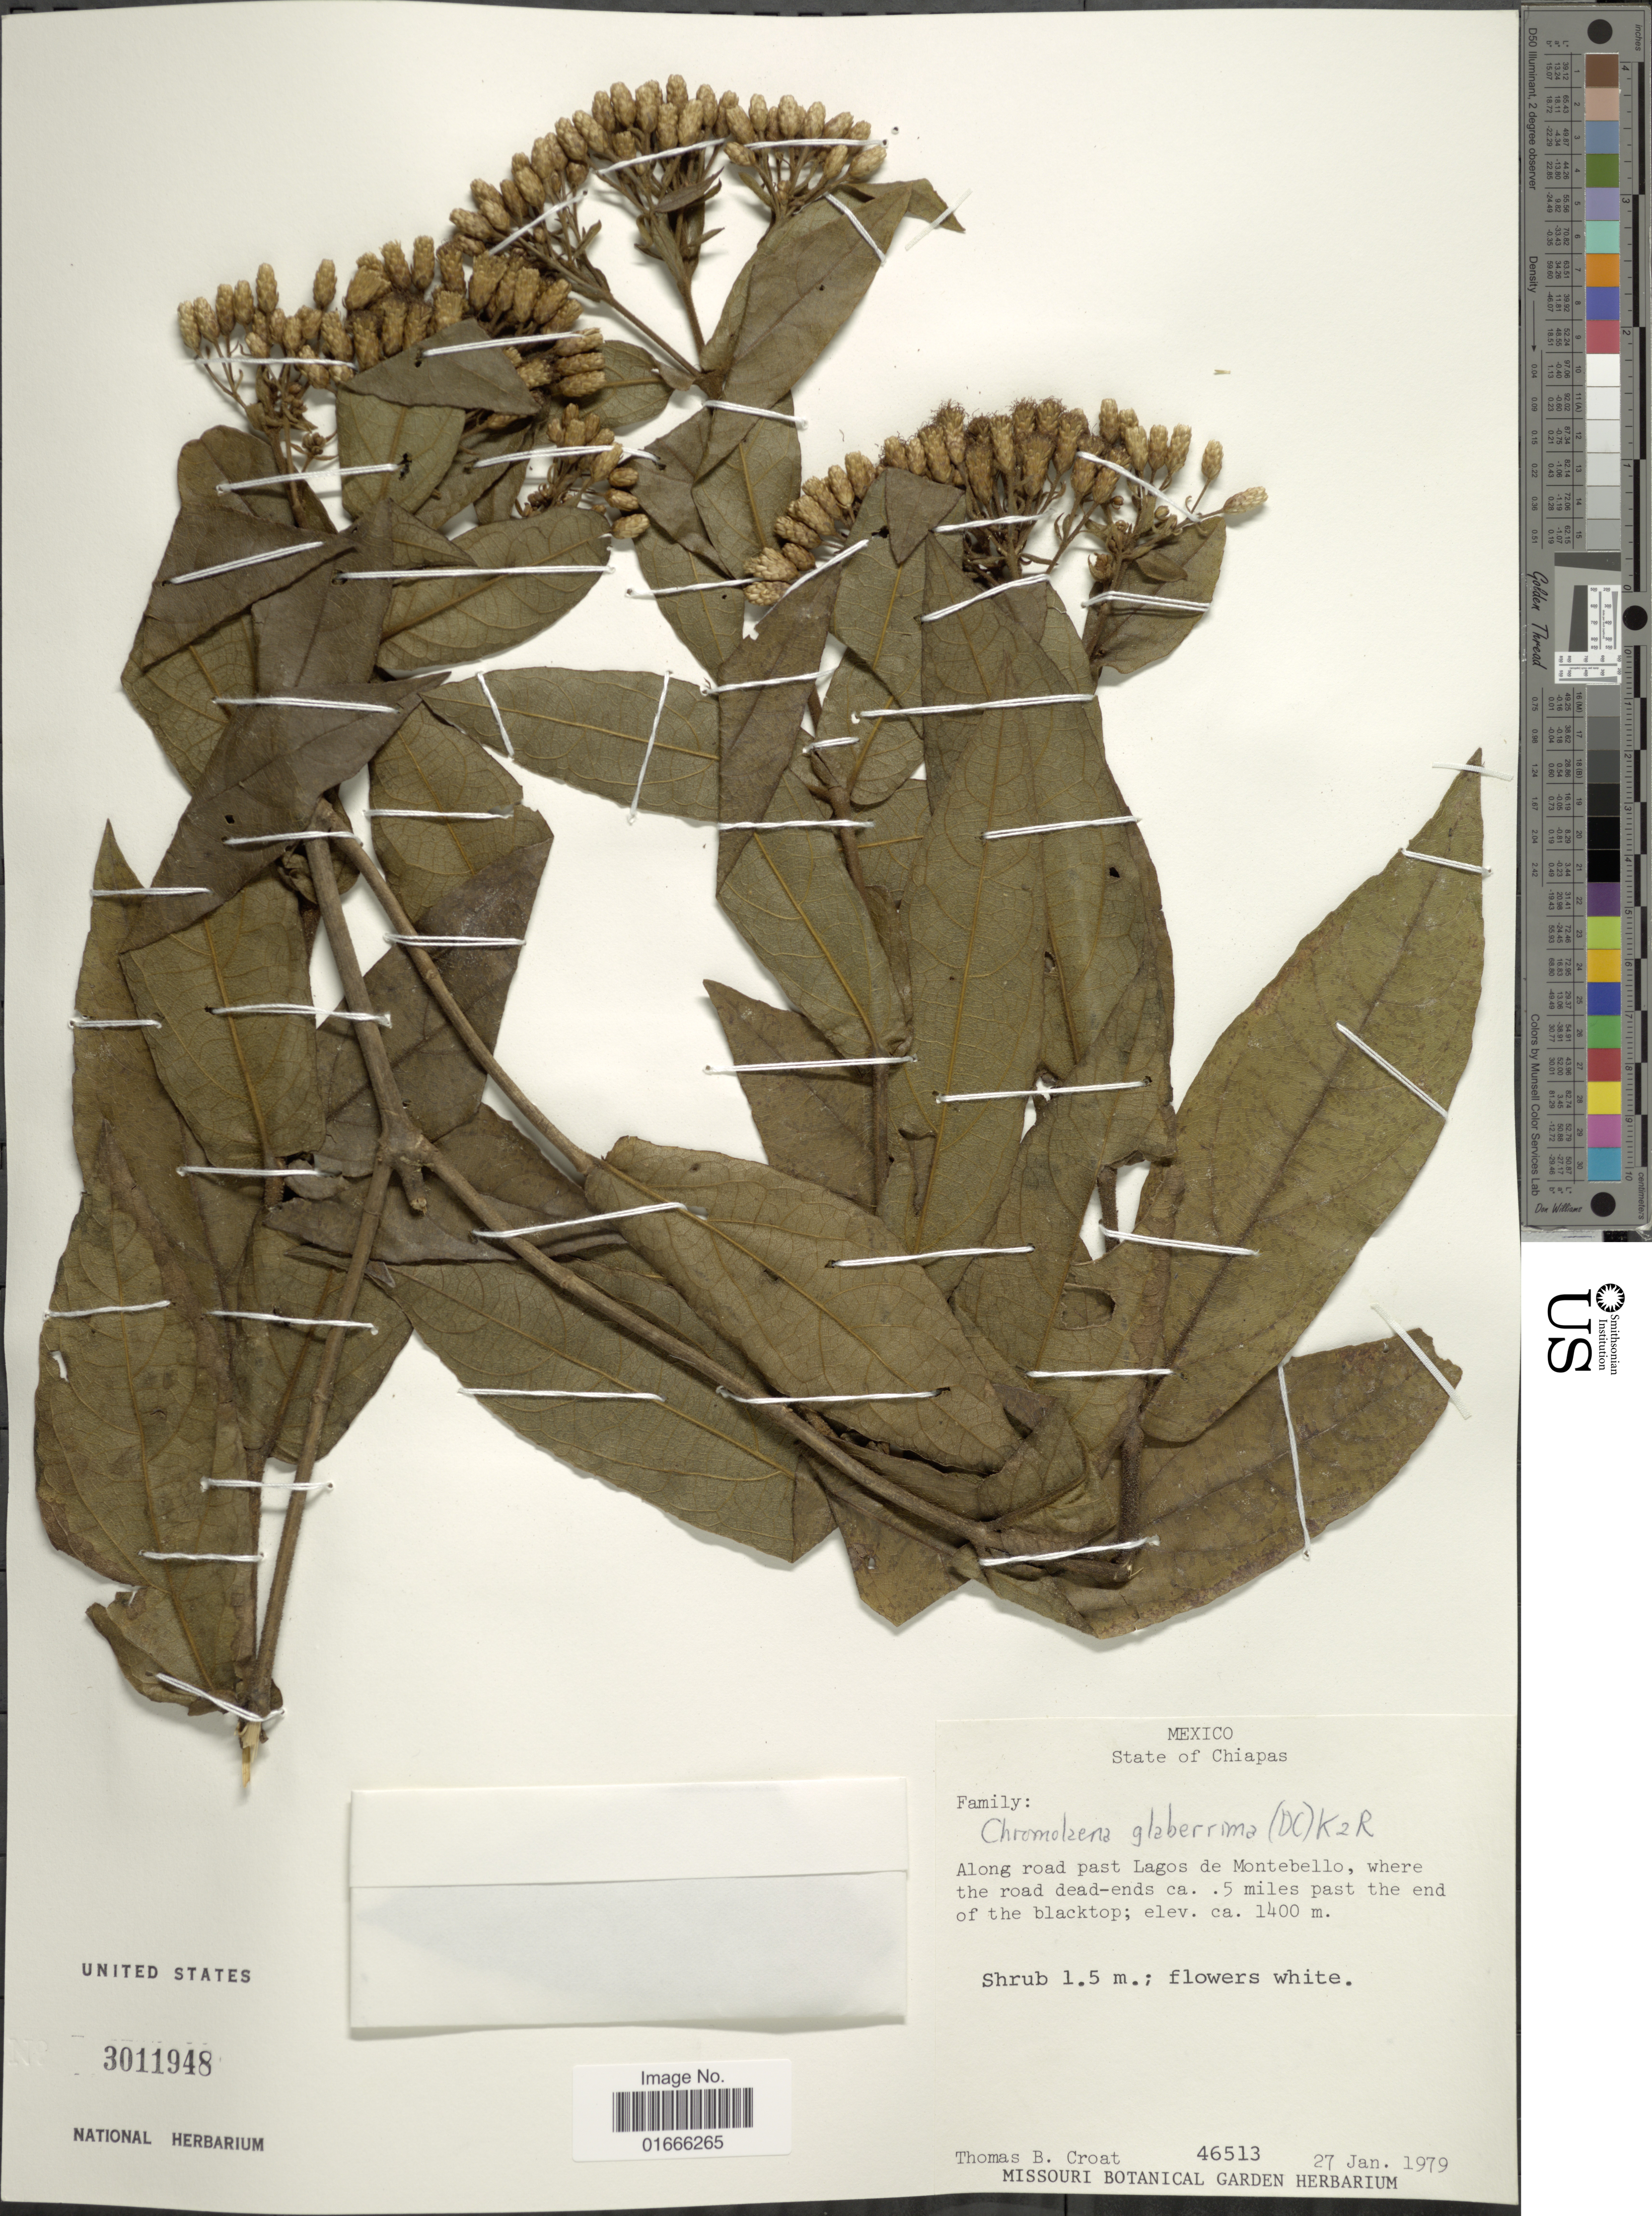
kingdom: Plantae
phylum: Tracheophyta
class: Magnoliopsida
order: Asterales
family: Asteraceae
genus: Chromolaena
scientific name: Chromolaena opadoclinia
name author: (Blake) R.M. King & H. Rob.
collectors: T. B. Croat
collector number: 46513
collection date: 1979-01-27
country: Mexico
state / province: Chiapas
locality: Along road past Lagos de Montebello, where the road dead - ends ca 5 miles past the end of the blacktop.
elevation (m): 1400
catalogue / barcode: US 3011948